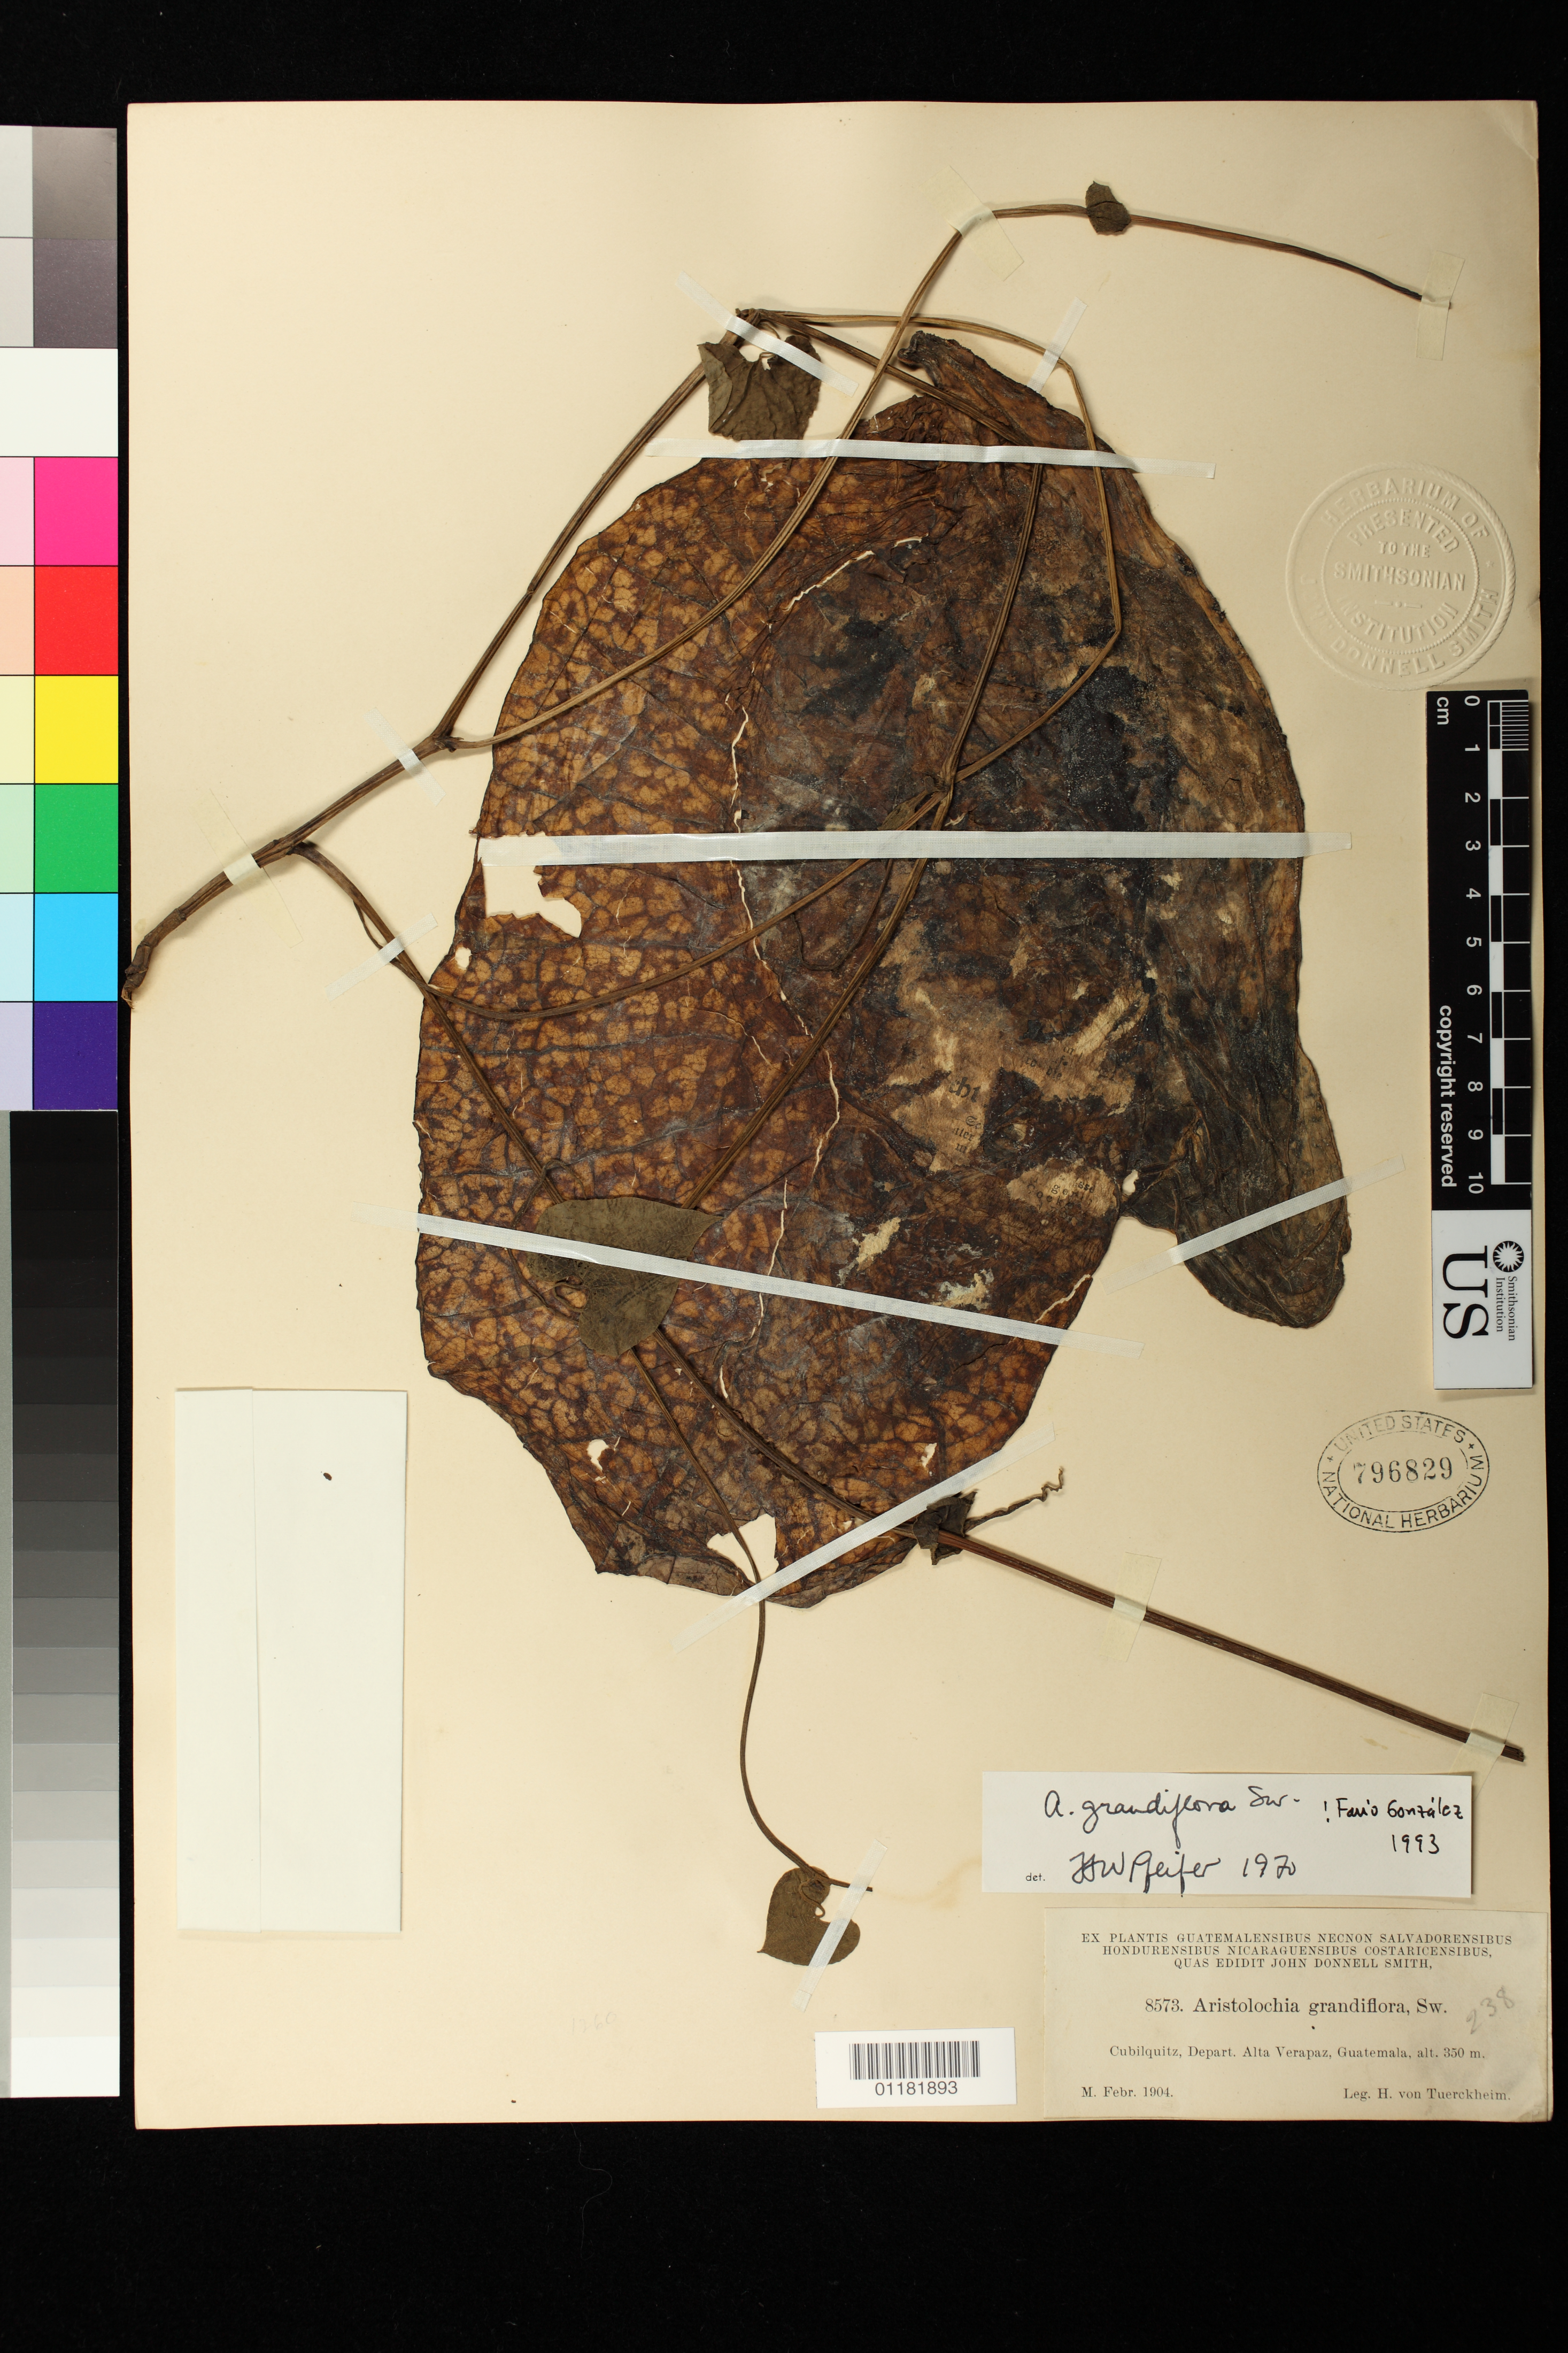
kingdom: Plantae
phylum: Tracheophyta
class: Magnoliopsida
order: Piperales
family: Aristolochiaceae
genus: Aristolochia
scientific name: Aristolochia grandiflora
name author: Sw.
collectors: H. von Türckheim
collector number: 8573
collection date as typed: Feb 1904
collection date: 1904-02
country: Guatemala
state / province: Alta Verapaz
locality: Cubilquitz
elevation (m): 350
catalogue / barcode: US 796829